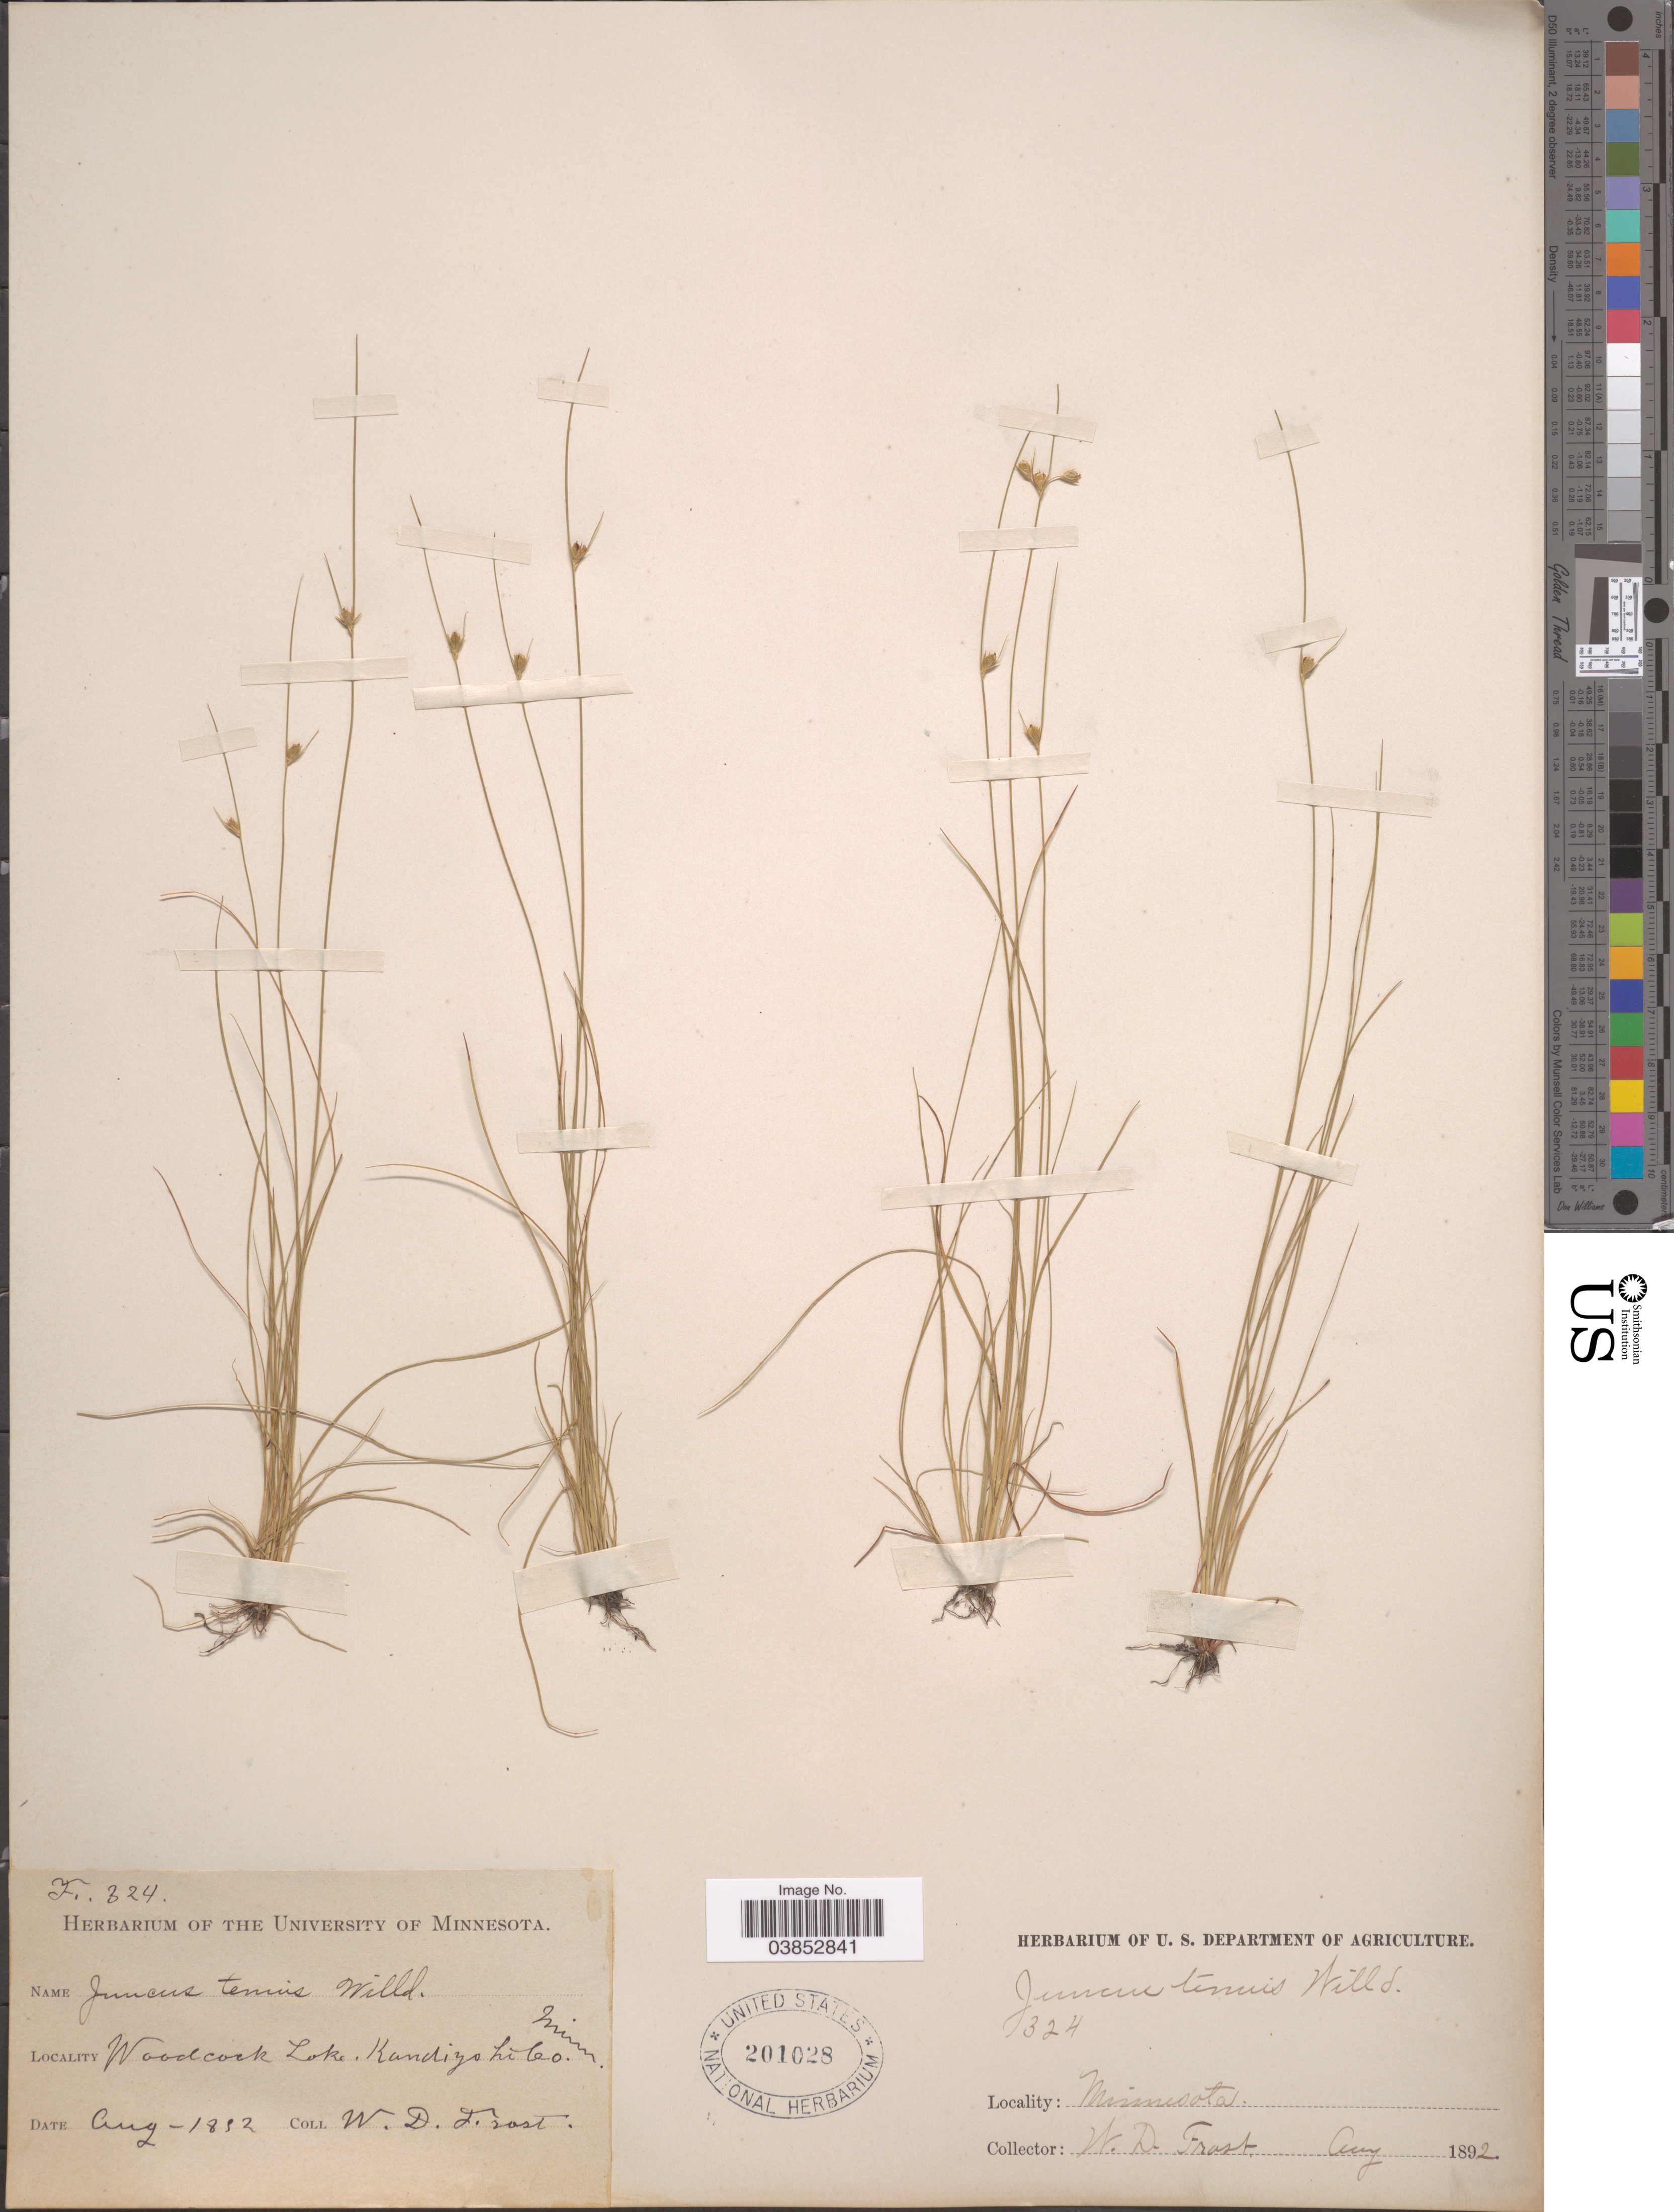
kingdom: Plantae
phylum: Tracheophyta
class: Liliopsida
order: Poales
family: Juncaceae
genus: Juncus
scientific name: Juncus dudleyi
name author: Wiegand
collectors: W. Frost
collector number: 324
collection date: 1892-08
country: United States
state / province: Minnesota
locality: Woodcock Lake. Kandiyohi Co.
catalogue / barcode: US 201028